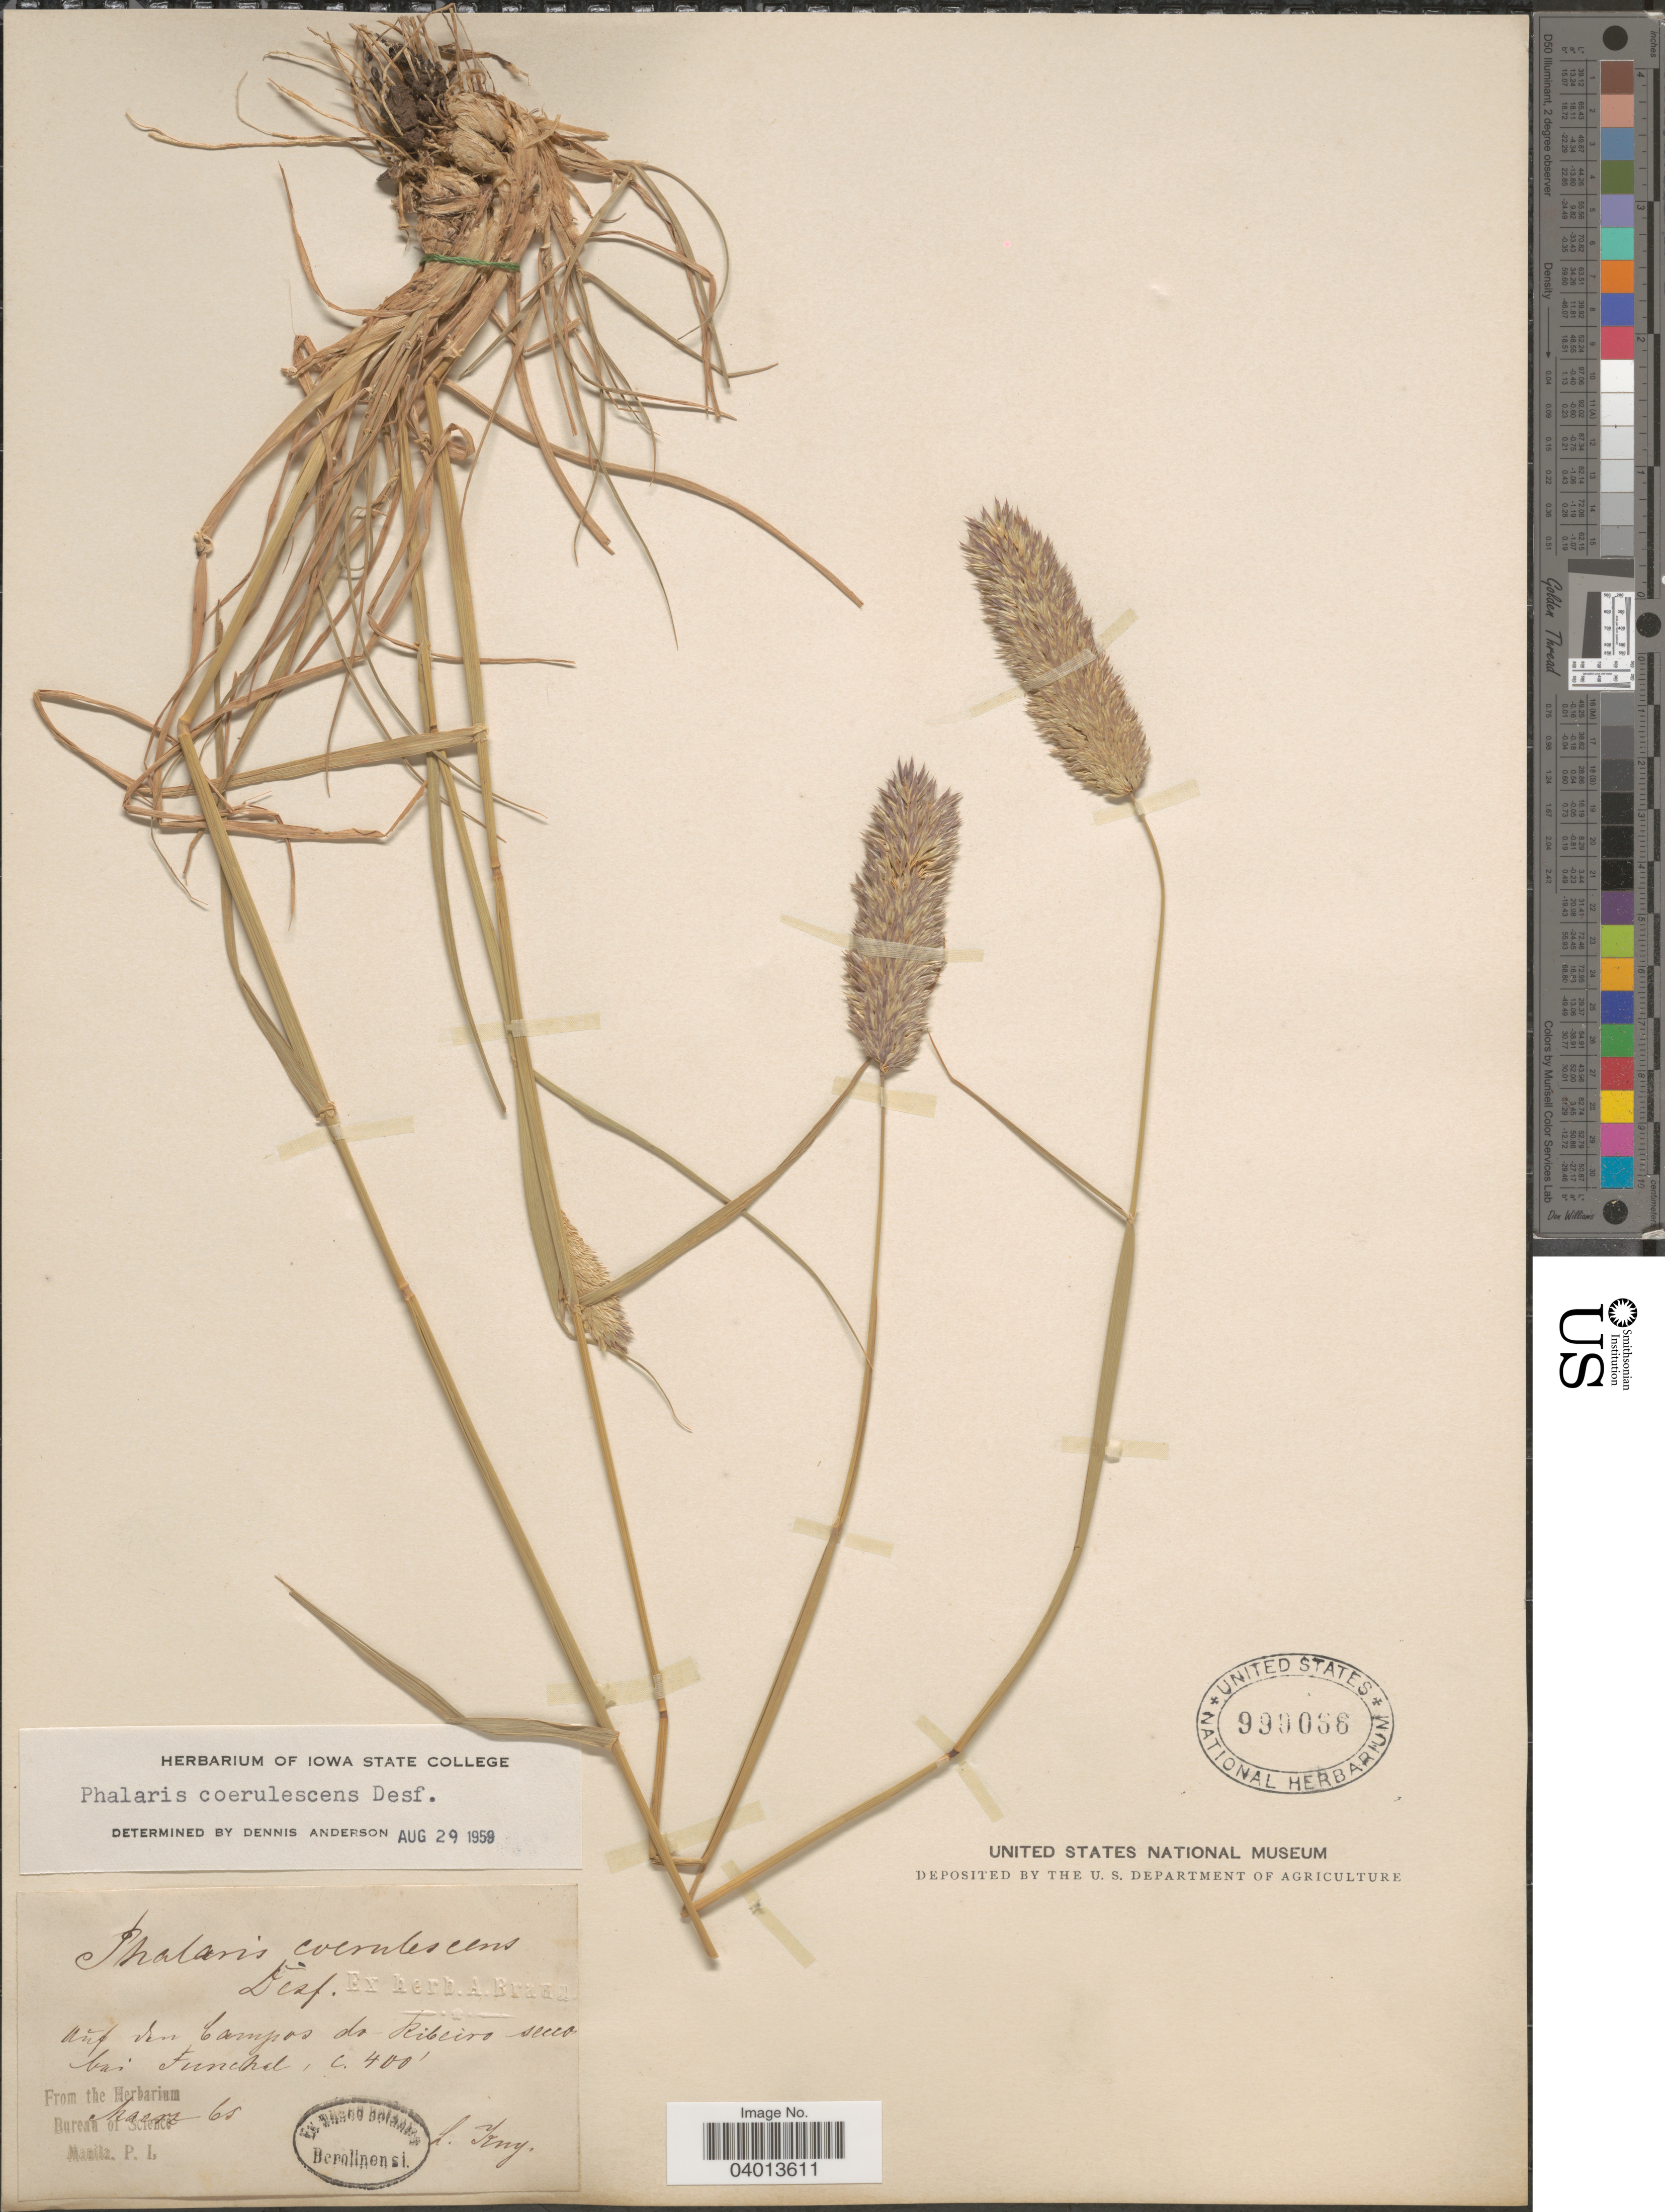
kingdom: Plantae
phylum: Tracheophyta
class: Liliopsida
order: Poales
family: Poaceae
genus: Phalaris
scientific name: Phalaris coerulescens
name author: Desf.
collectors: L. Kny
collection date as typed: Transcribed d/m/y: /3/65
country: Portugal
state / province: Madeira (Aut. Reg.)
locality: Auf den Campos de Ribeiro secco bei Funchal.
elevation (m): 122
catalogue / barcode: US 990066